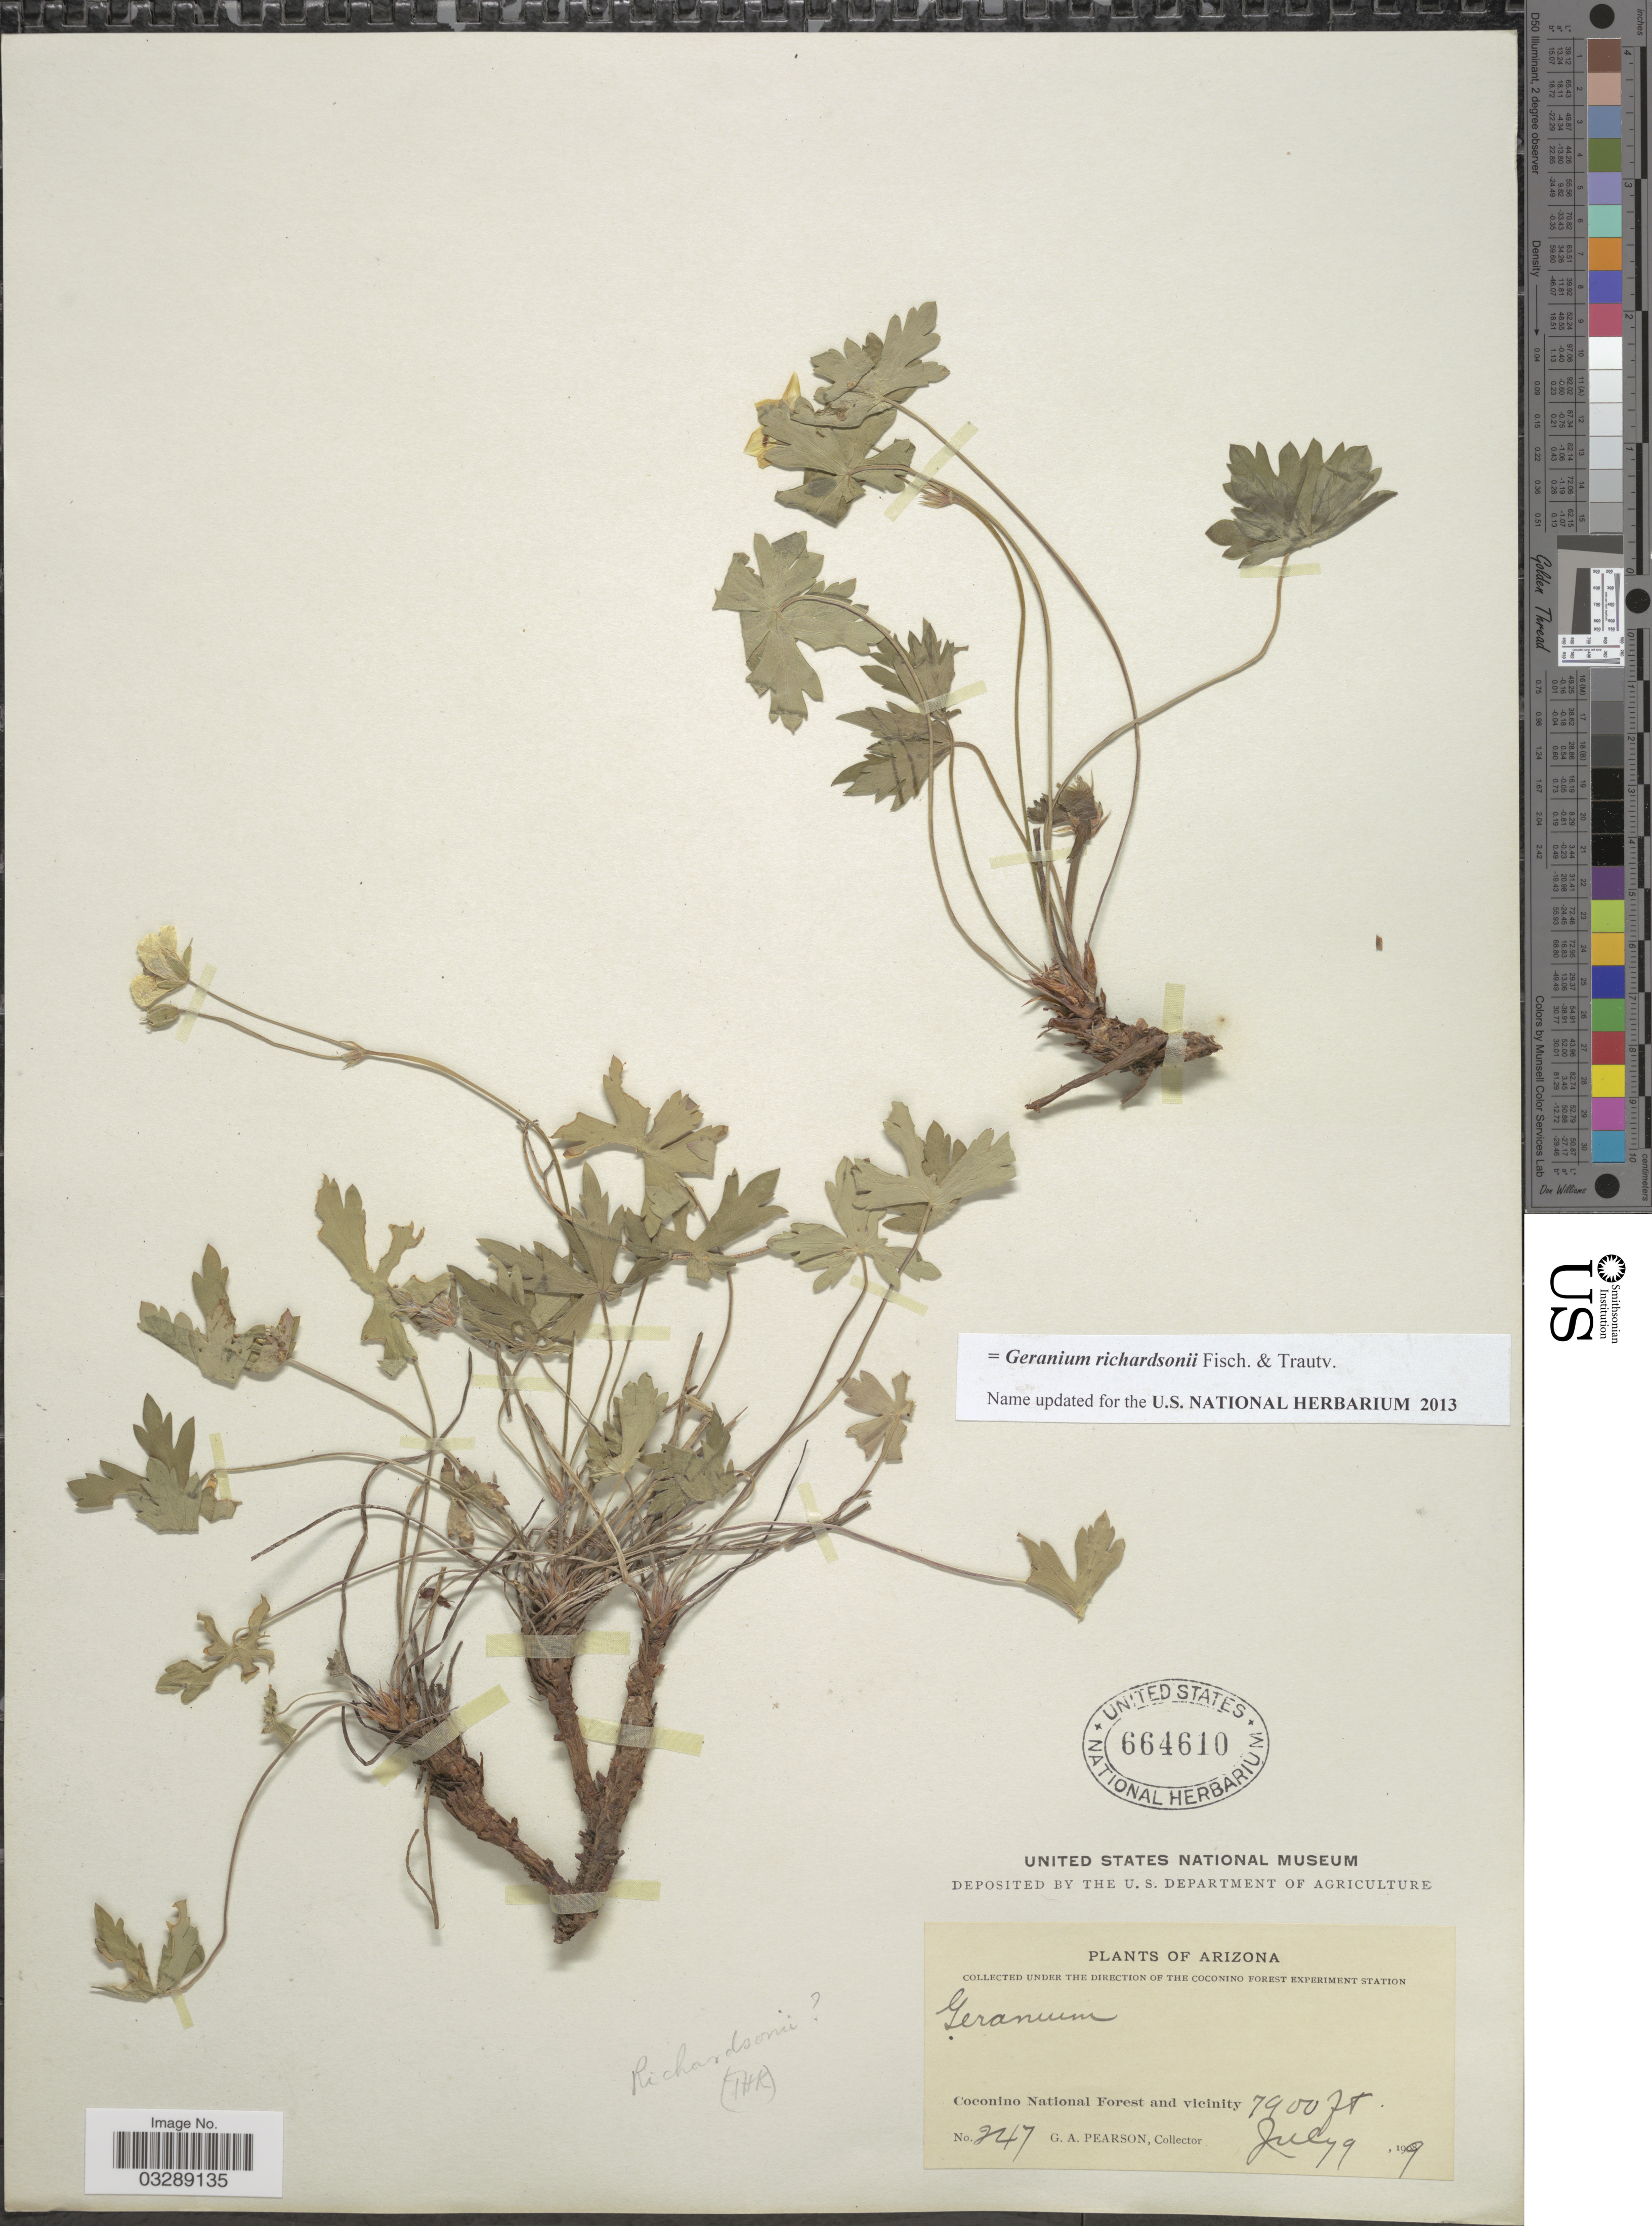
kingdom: Plantae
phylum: Tracheophyta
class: Magnoliopsida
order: Geraniales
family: Geraniaceae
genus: Geranium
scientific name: Geranium richardsonii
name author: Fisch. & Trautv.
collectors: G. Pearson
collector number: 247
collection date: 1909-07-09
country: United States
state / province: Arizona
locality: Coconino National Forest and vicinity.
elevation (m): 2408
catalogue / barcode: US 664610